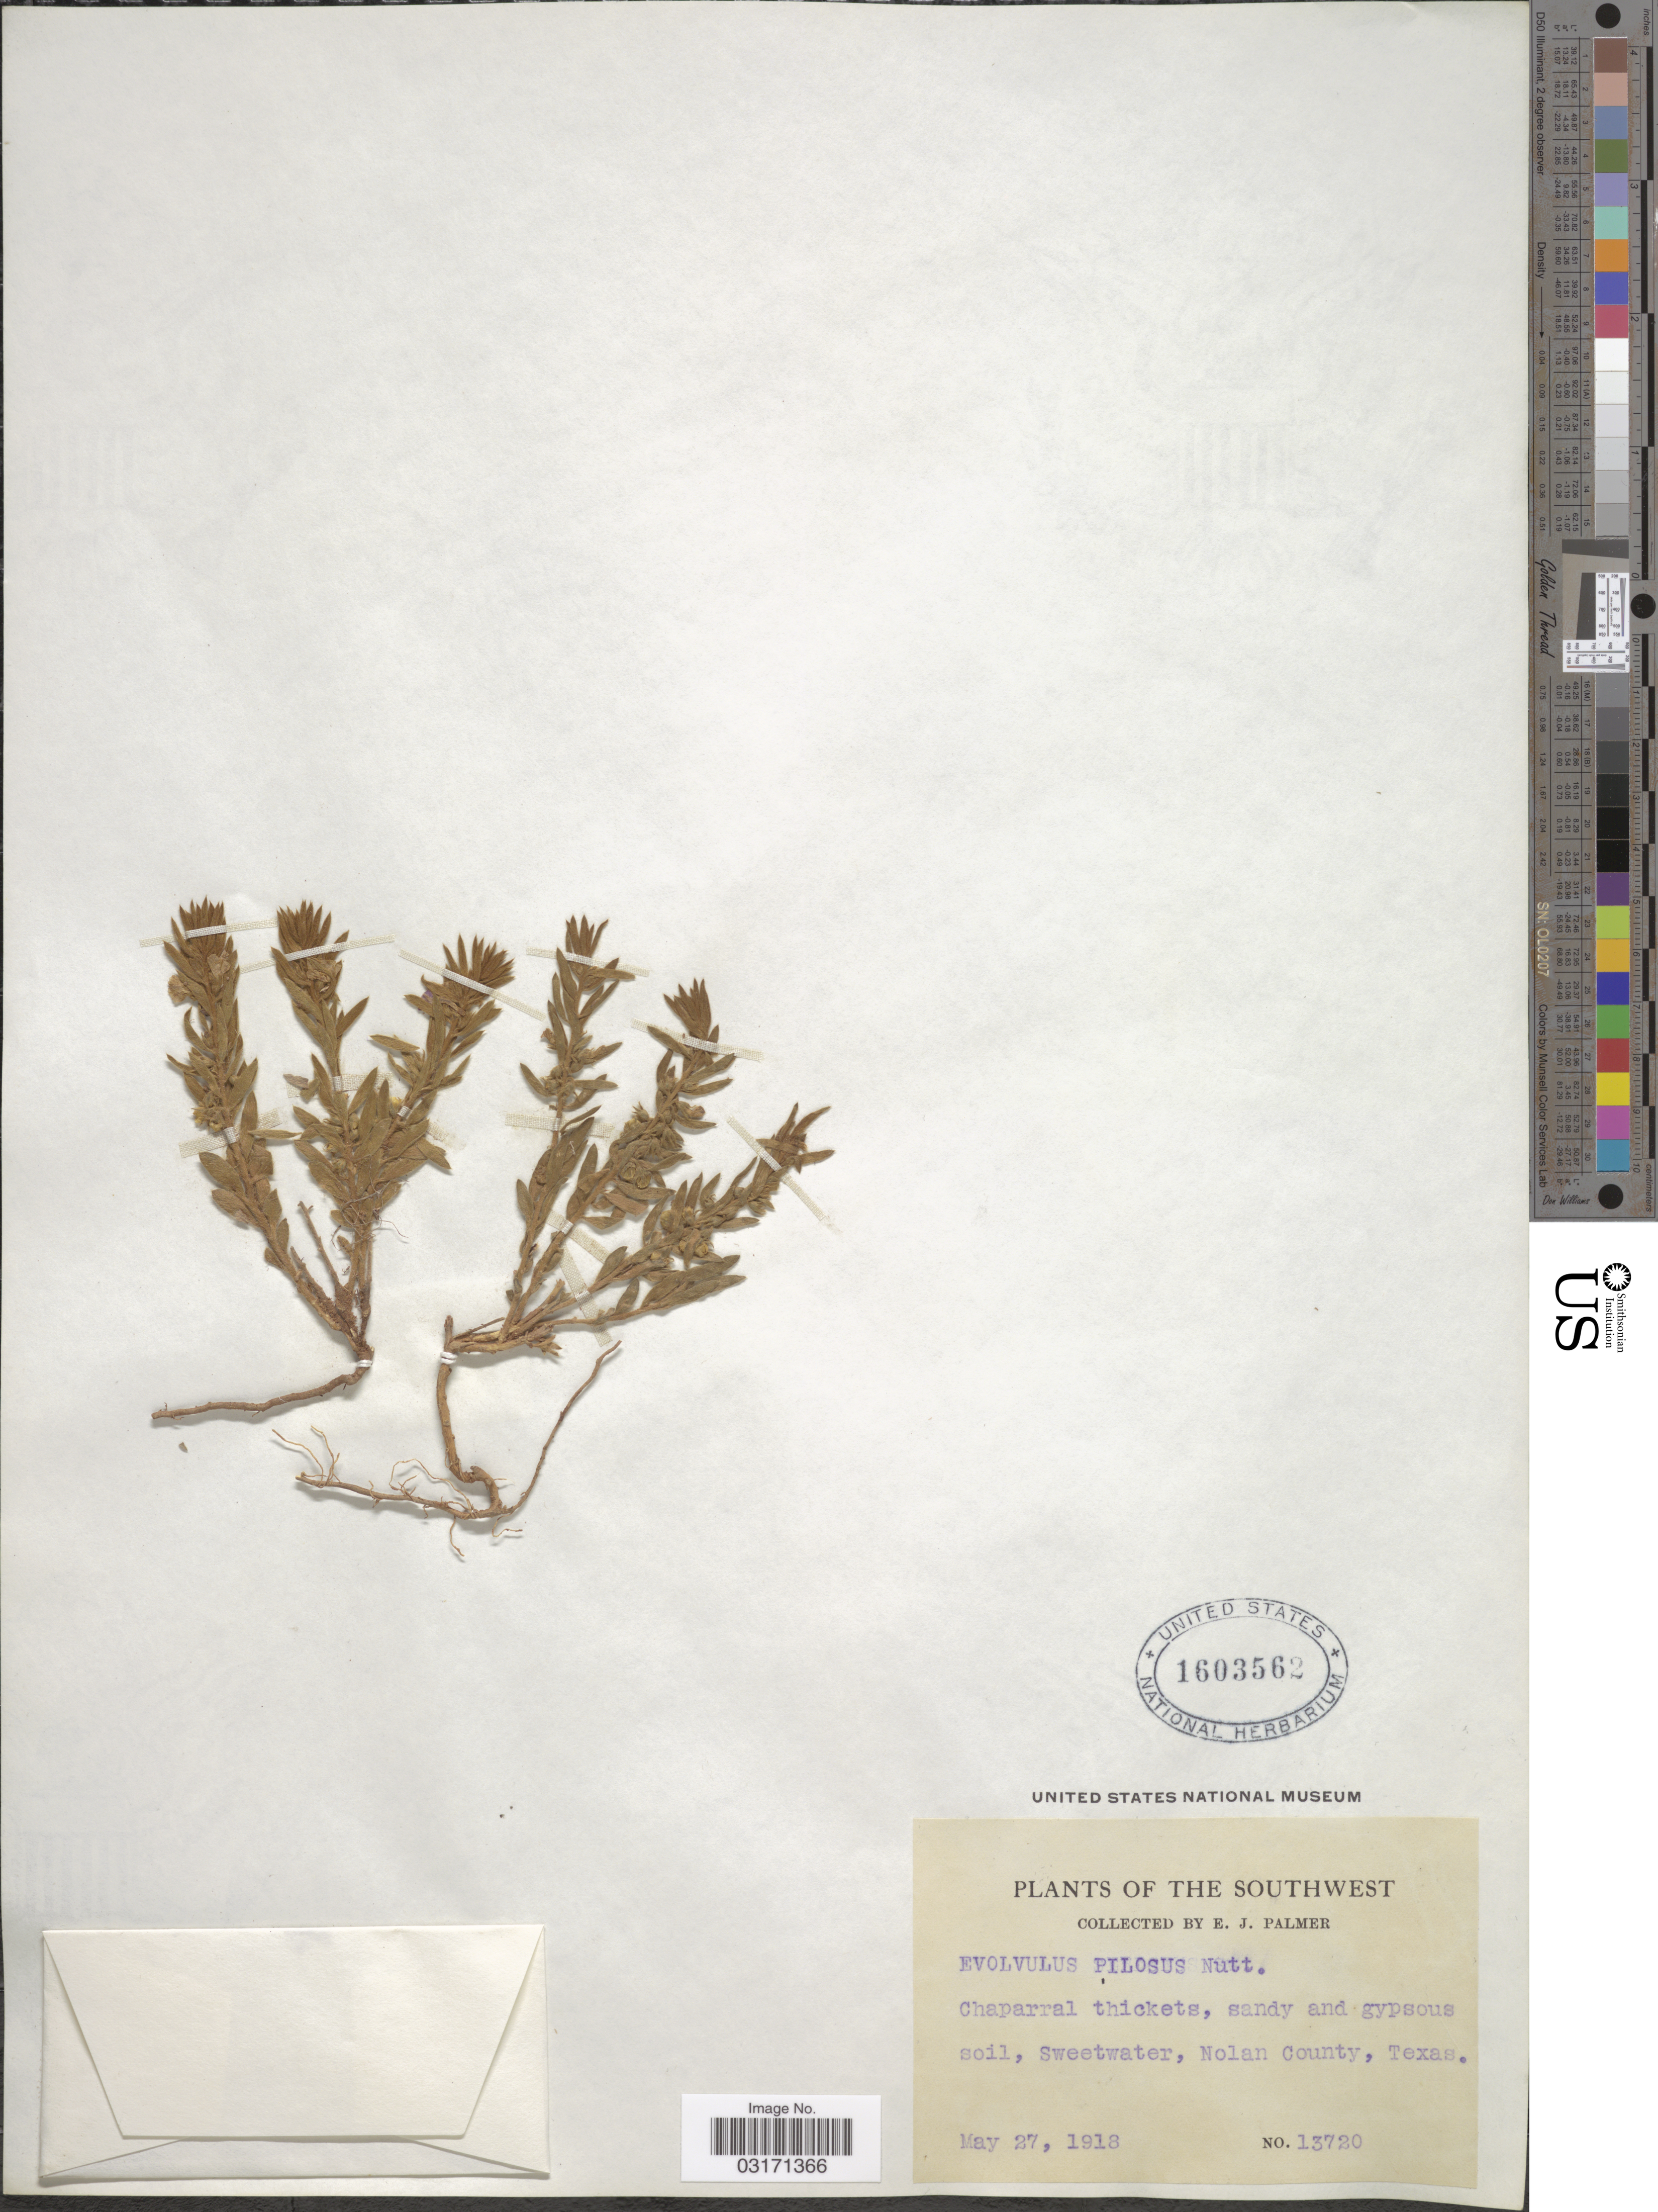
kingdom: Plantae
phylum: Tracheophyta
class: Magnoliopsida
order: Solanales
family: Convolvulaceae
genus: Evolvulus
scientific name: Evolvulus pilosus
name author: Roxb.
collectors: E. J. Palmer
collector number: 13720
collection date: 1918-05-27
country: United States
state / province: Texas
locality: The Southwest, Sweetwater, Nolan County.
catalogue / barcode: US 1603562